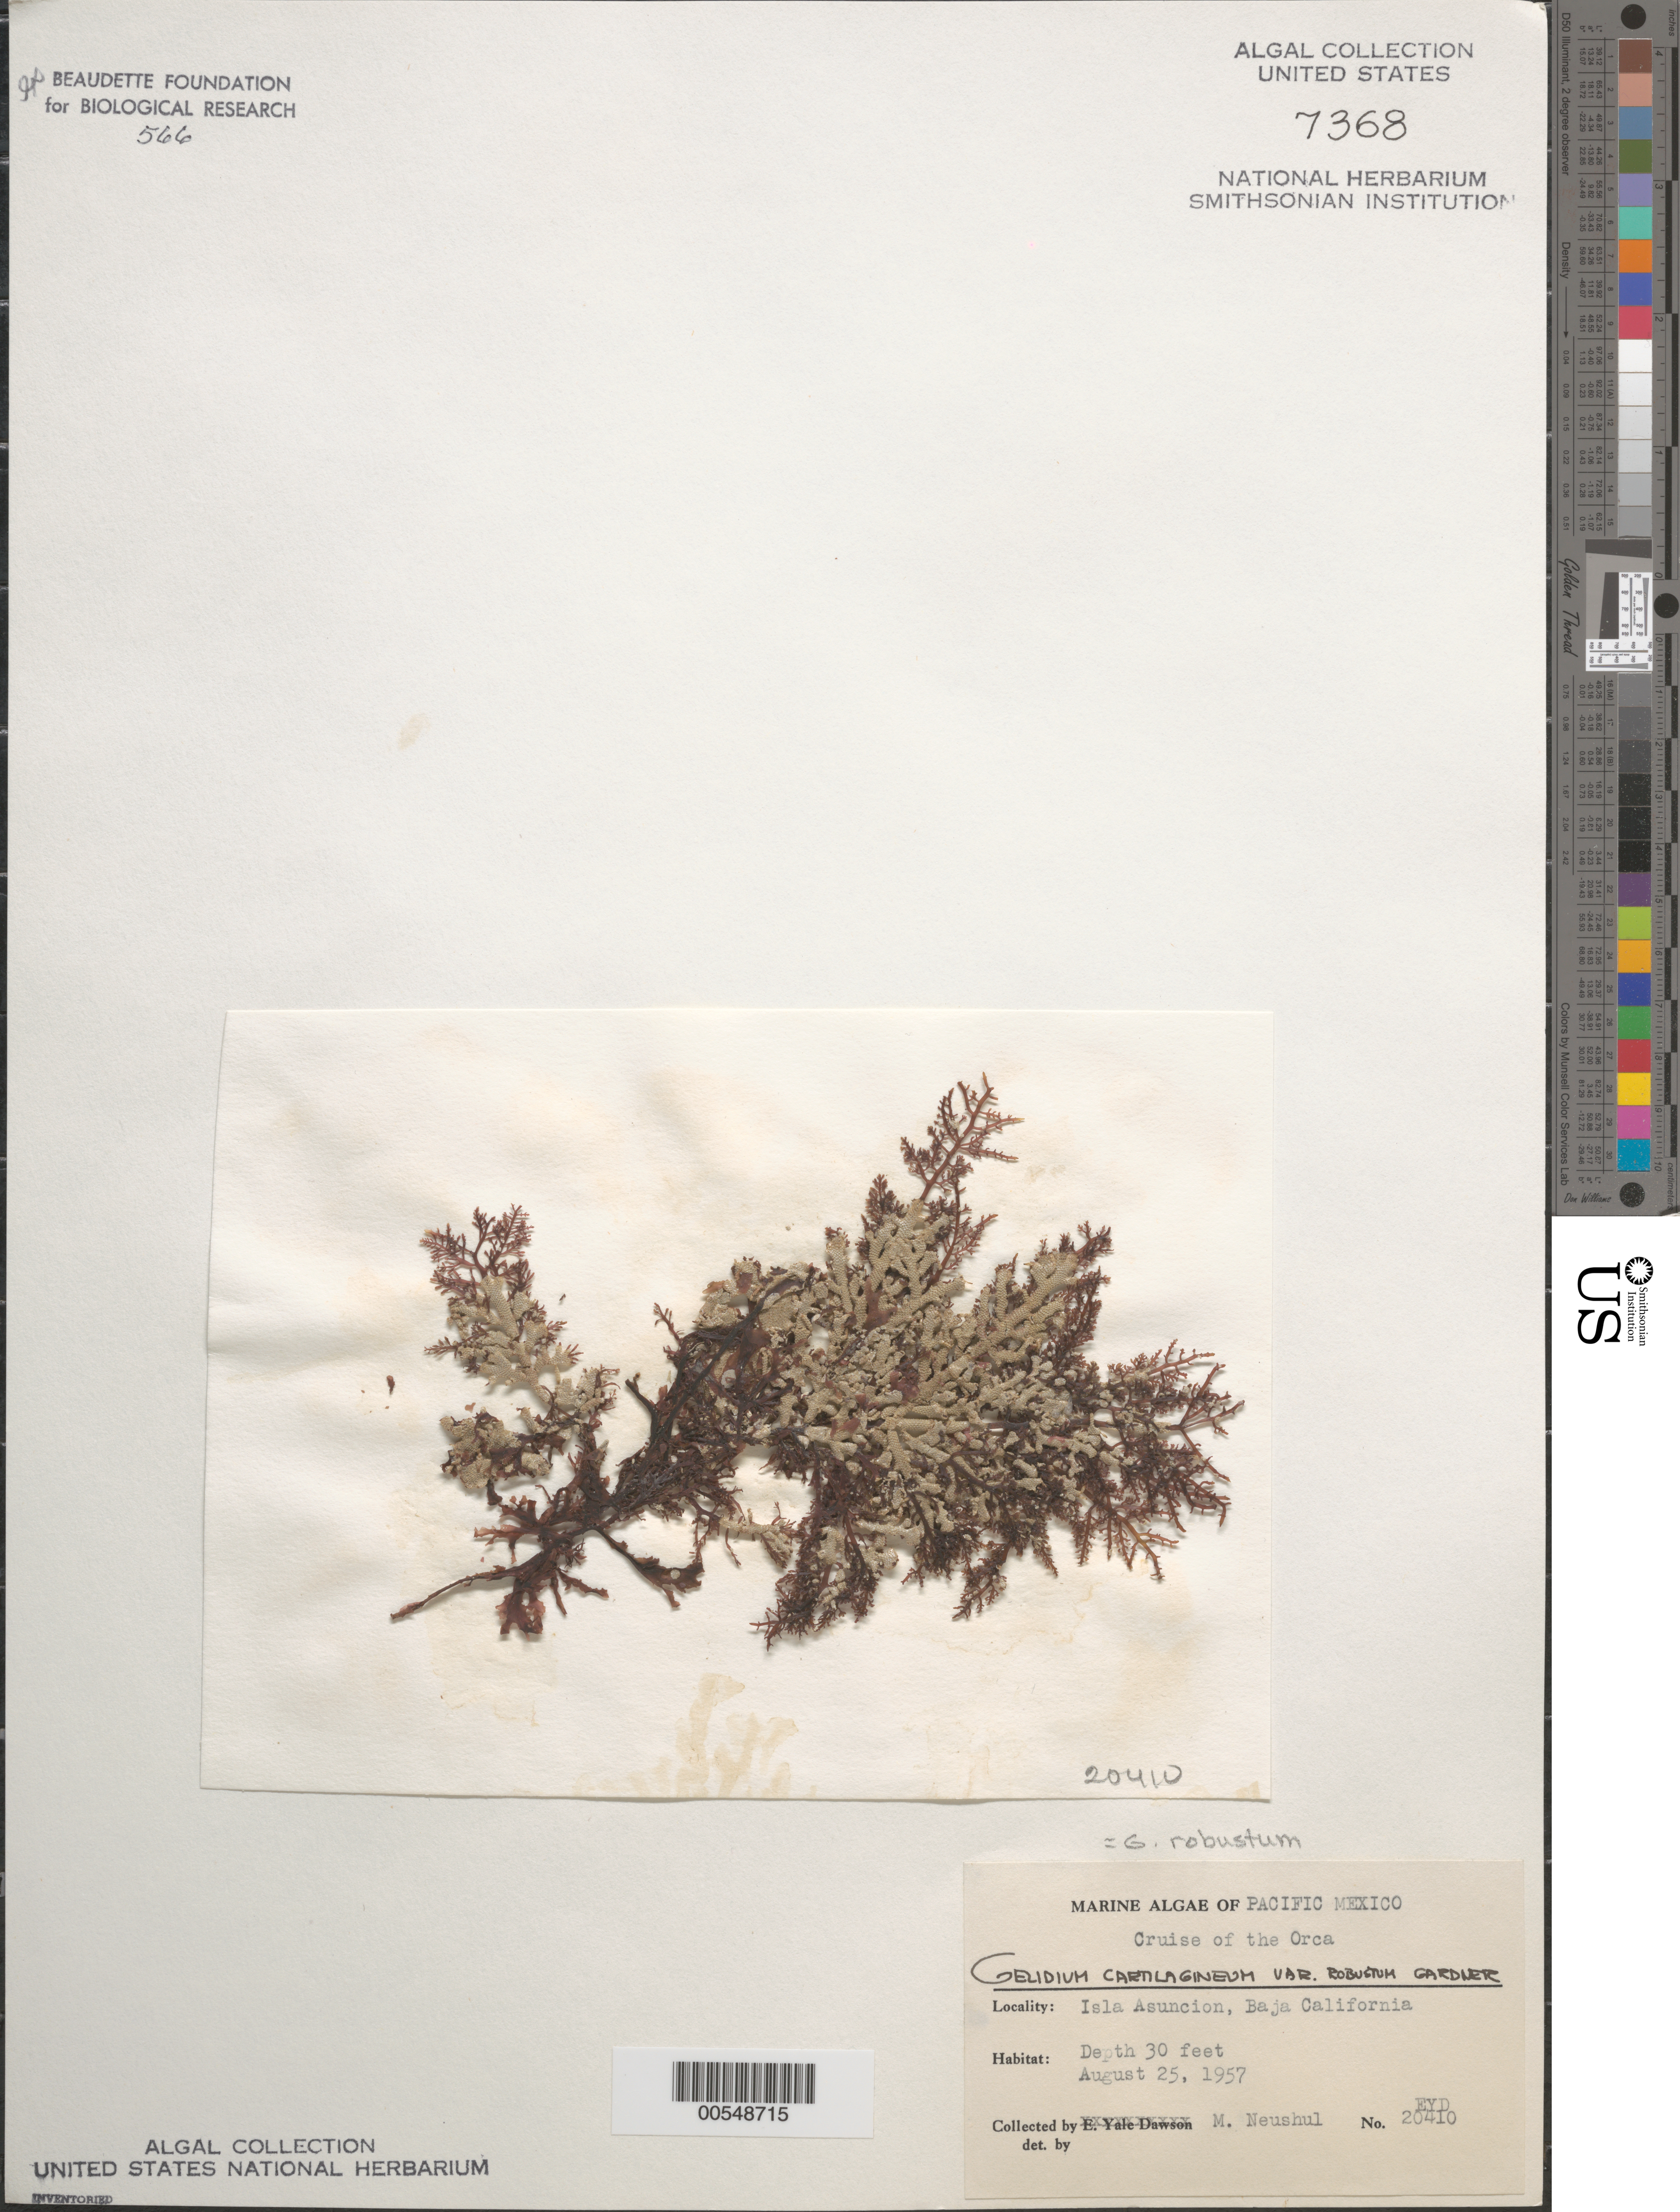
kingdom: Plantae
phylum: Rhodophyta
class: Florideophyceae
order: Gelidiales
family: Gelidiaceae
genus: Gelidium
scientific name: Gelidium robustum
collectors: M. Neushul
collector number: EYD 20410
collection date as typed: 25 Aug 1957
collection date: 1957-08-25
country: Mexico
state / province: Baja California Sur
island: Isla Asuncion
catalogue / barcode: US 7368